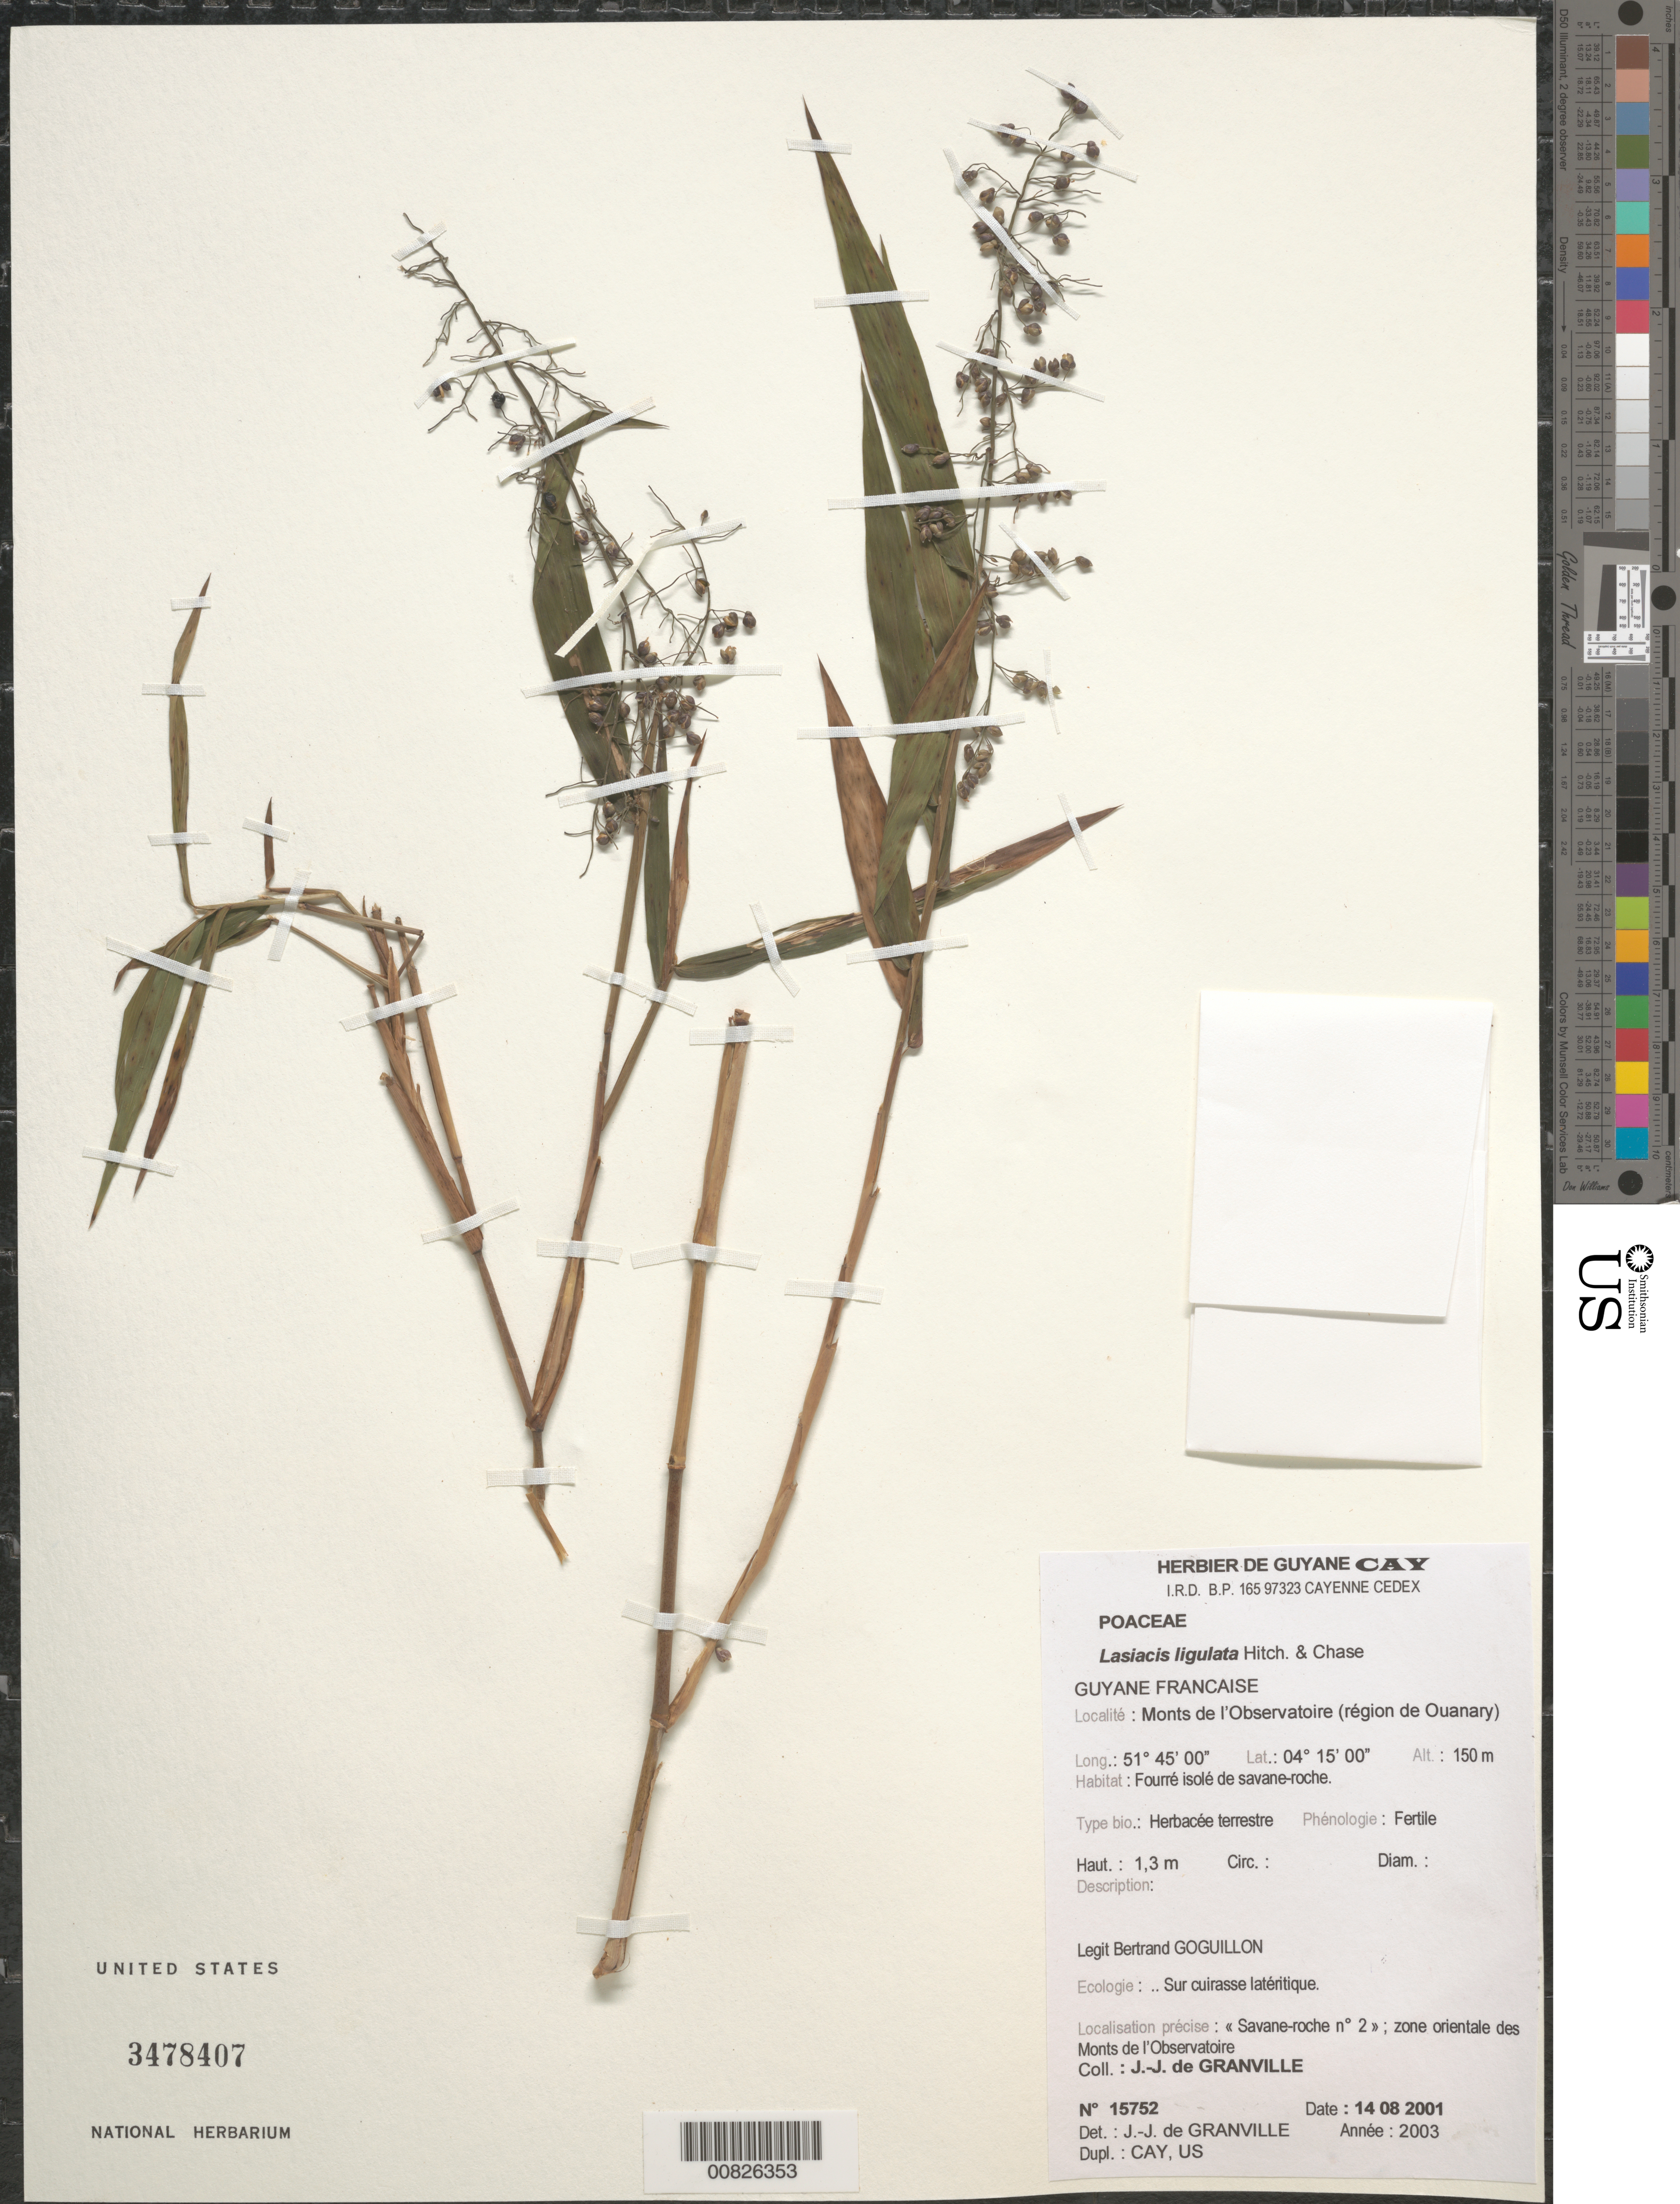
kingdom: Plantae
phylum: Tracheophyta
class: Liliopsida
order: Poales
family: Poaceae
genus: Lasiacis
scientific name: Lasiacis ligulata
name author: Hitchc. & Chase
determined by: Granville, J. J. de, (CAY), Institut de Recherche pour le Developpement (IRD) (FRENCH GUIANA)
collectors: J.-J. de Granville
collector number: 15752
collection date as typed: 14-Aug-01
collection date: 2001-08-14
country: French Guiana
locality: Monts de l'Observatoire (région de Ouanary), zone orientale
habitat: Fourré isole de savane-roche; sur cuirasse latéritique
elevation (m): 150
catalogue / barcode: US 3478407